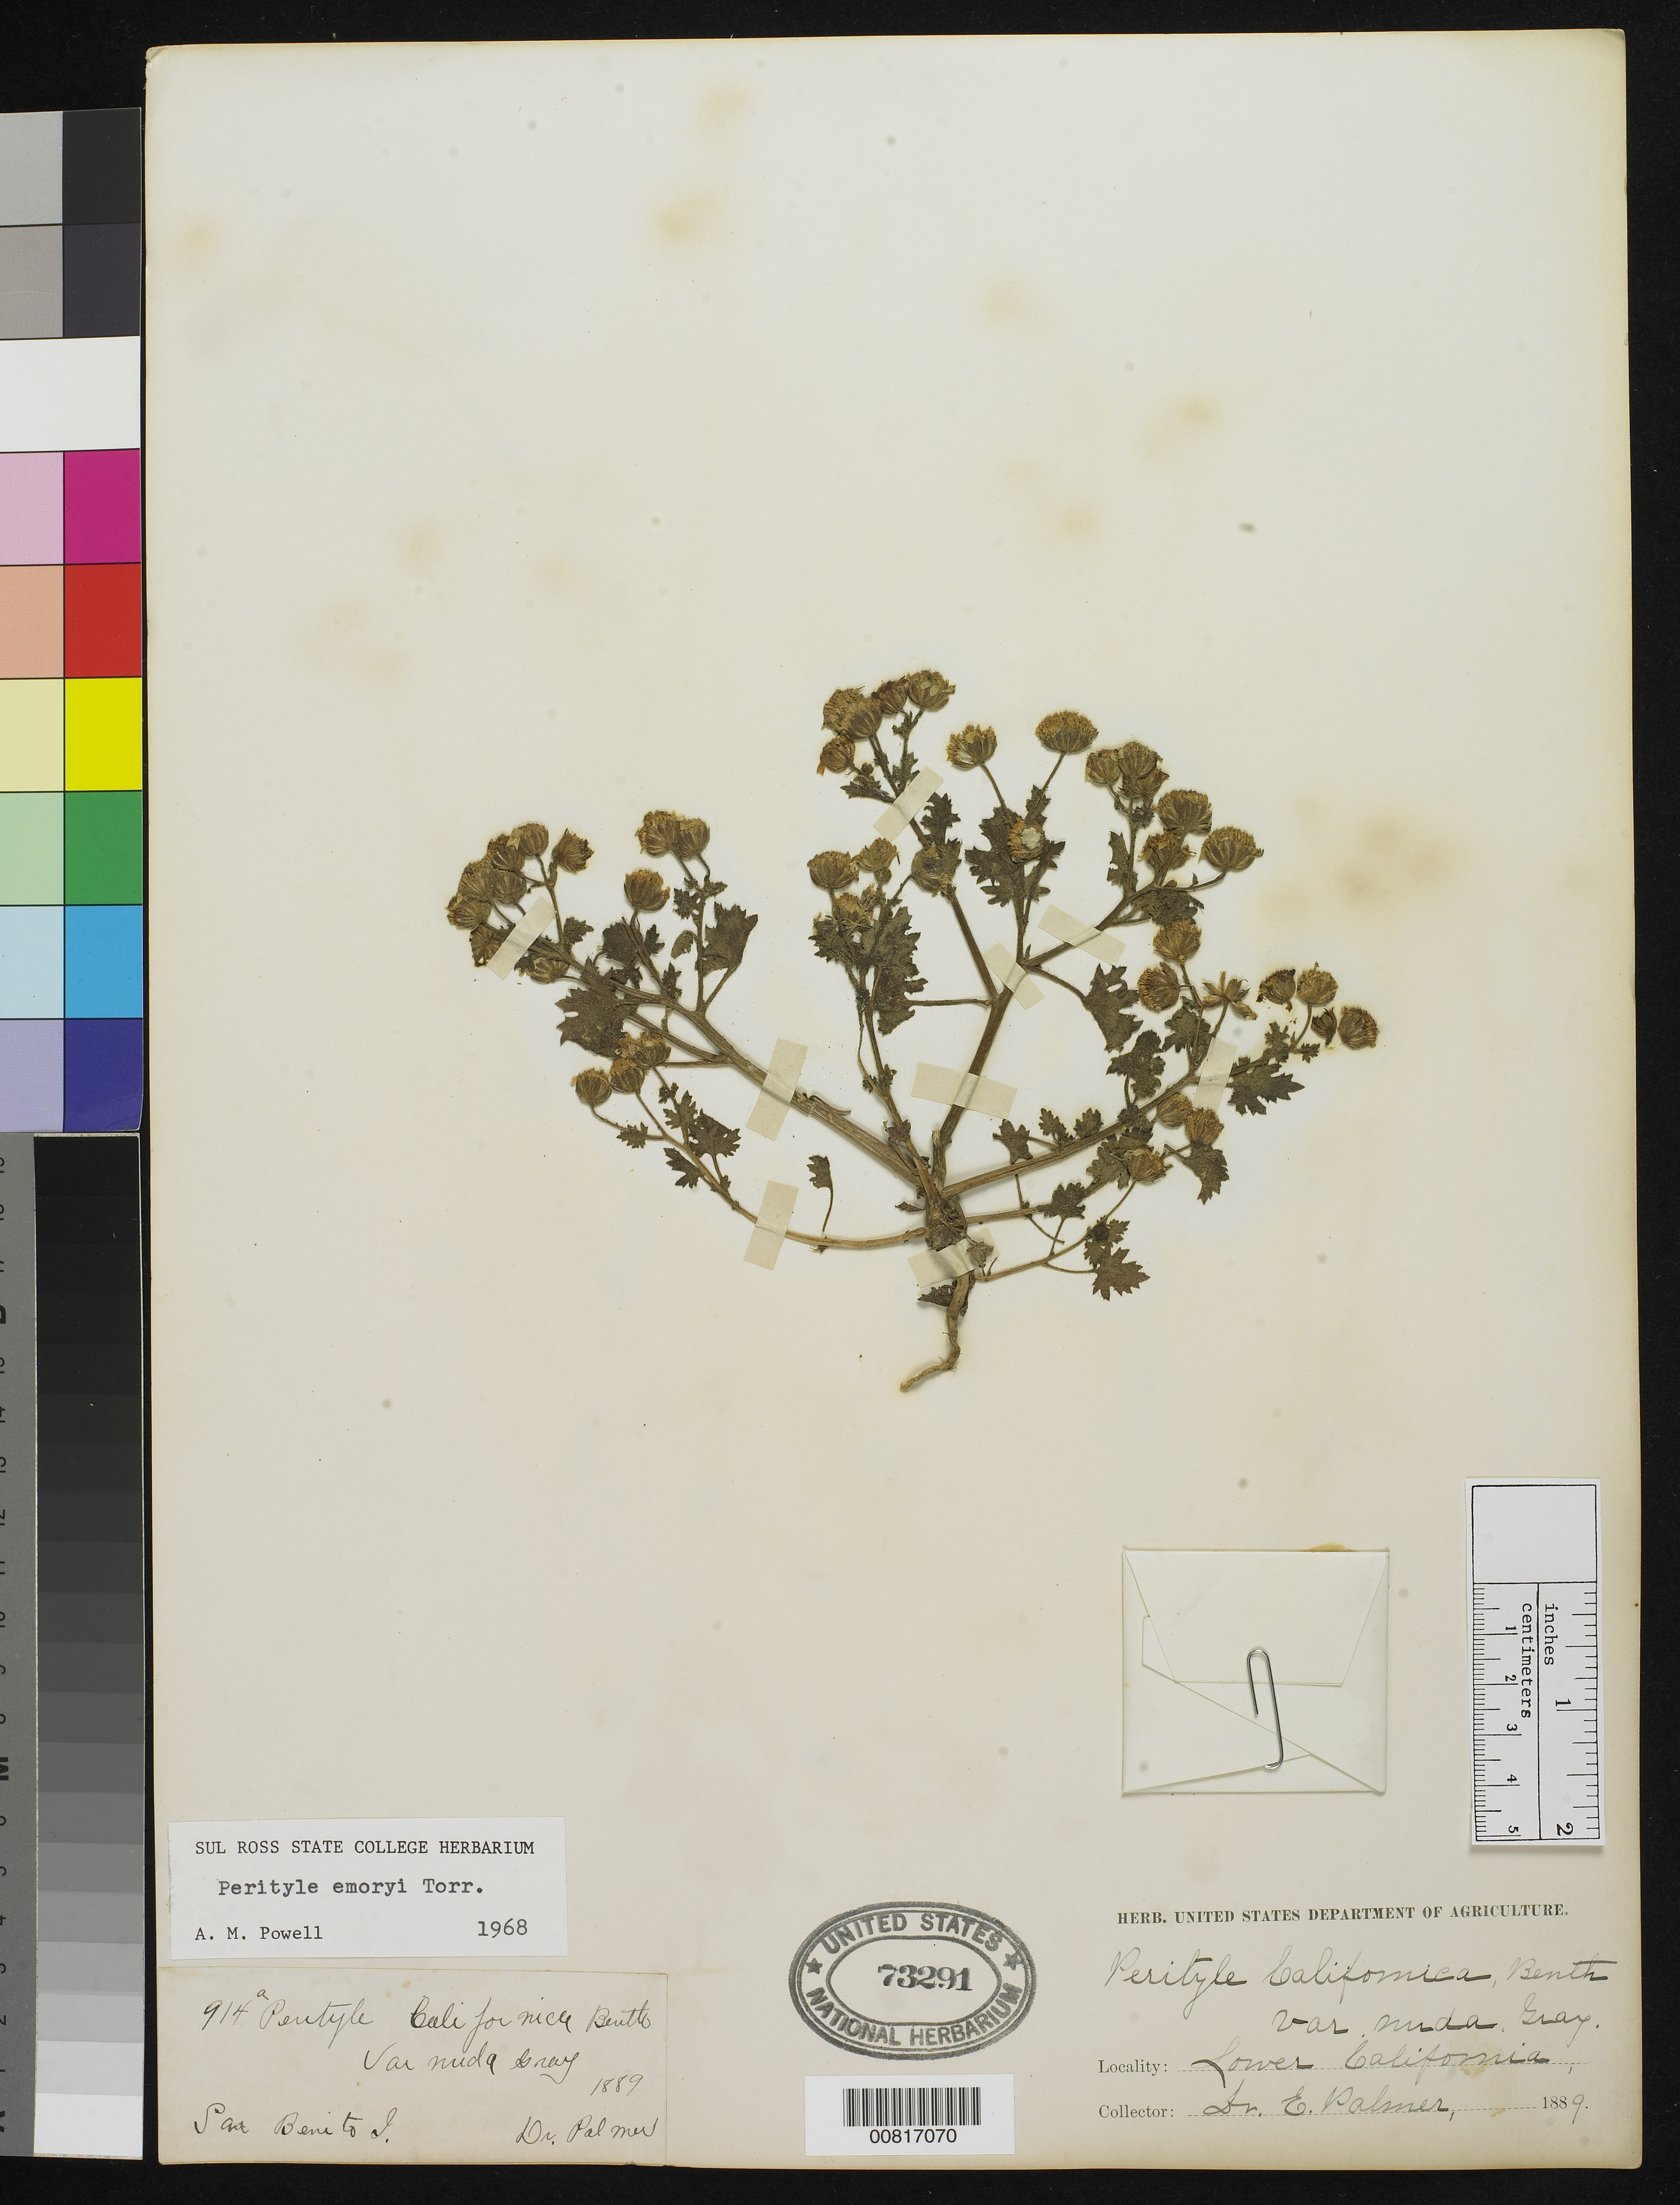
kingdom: Plantae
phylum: Tracheophyta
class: Magnoliopsida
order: Asterales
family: Asteraceae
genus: Perityle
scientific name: Perityle emoryi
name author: Torr.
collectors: E. Palmer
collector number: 914a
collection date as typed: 1889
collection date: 1889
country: Mexico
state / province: Baja California Norte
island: San Benito I.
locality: San Benito Island, Baja California.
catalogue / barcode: US 73291